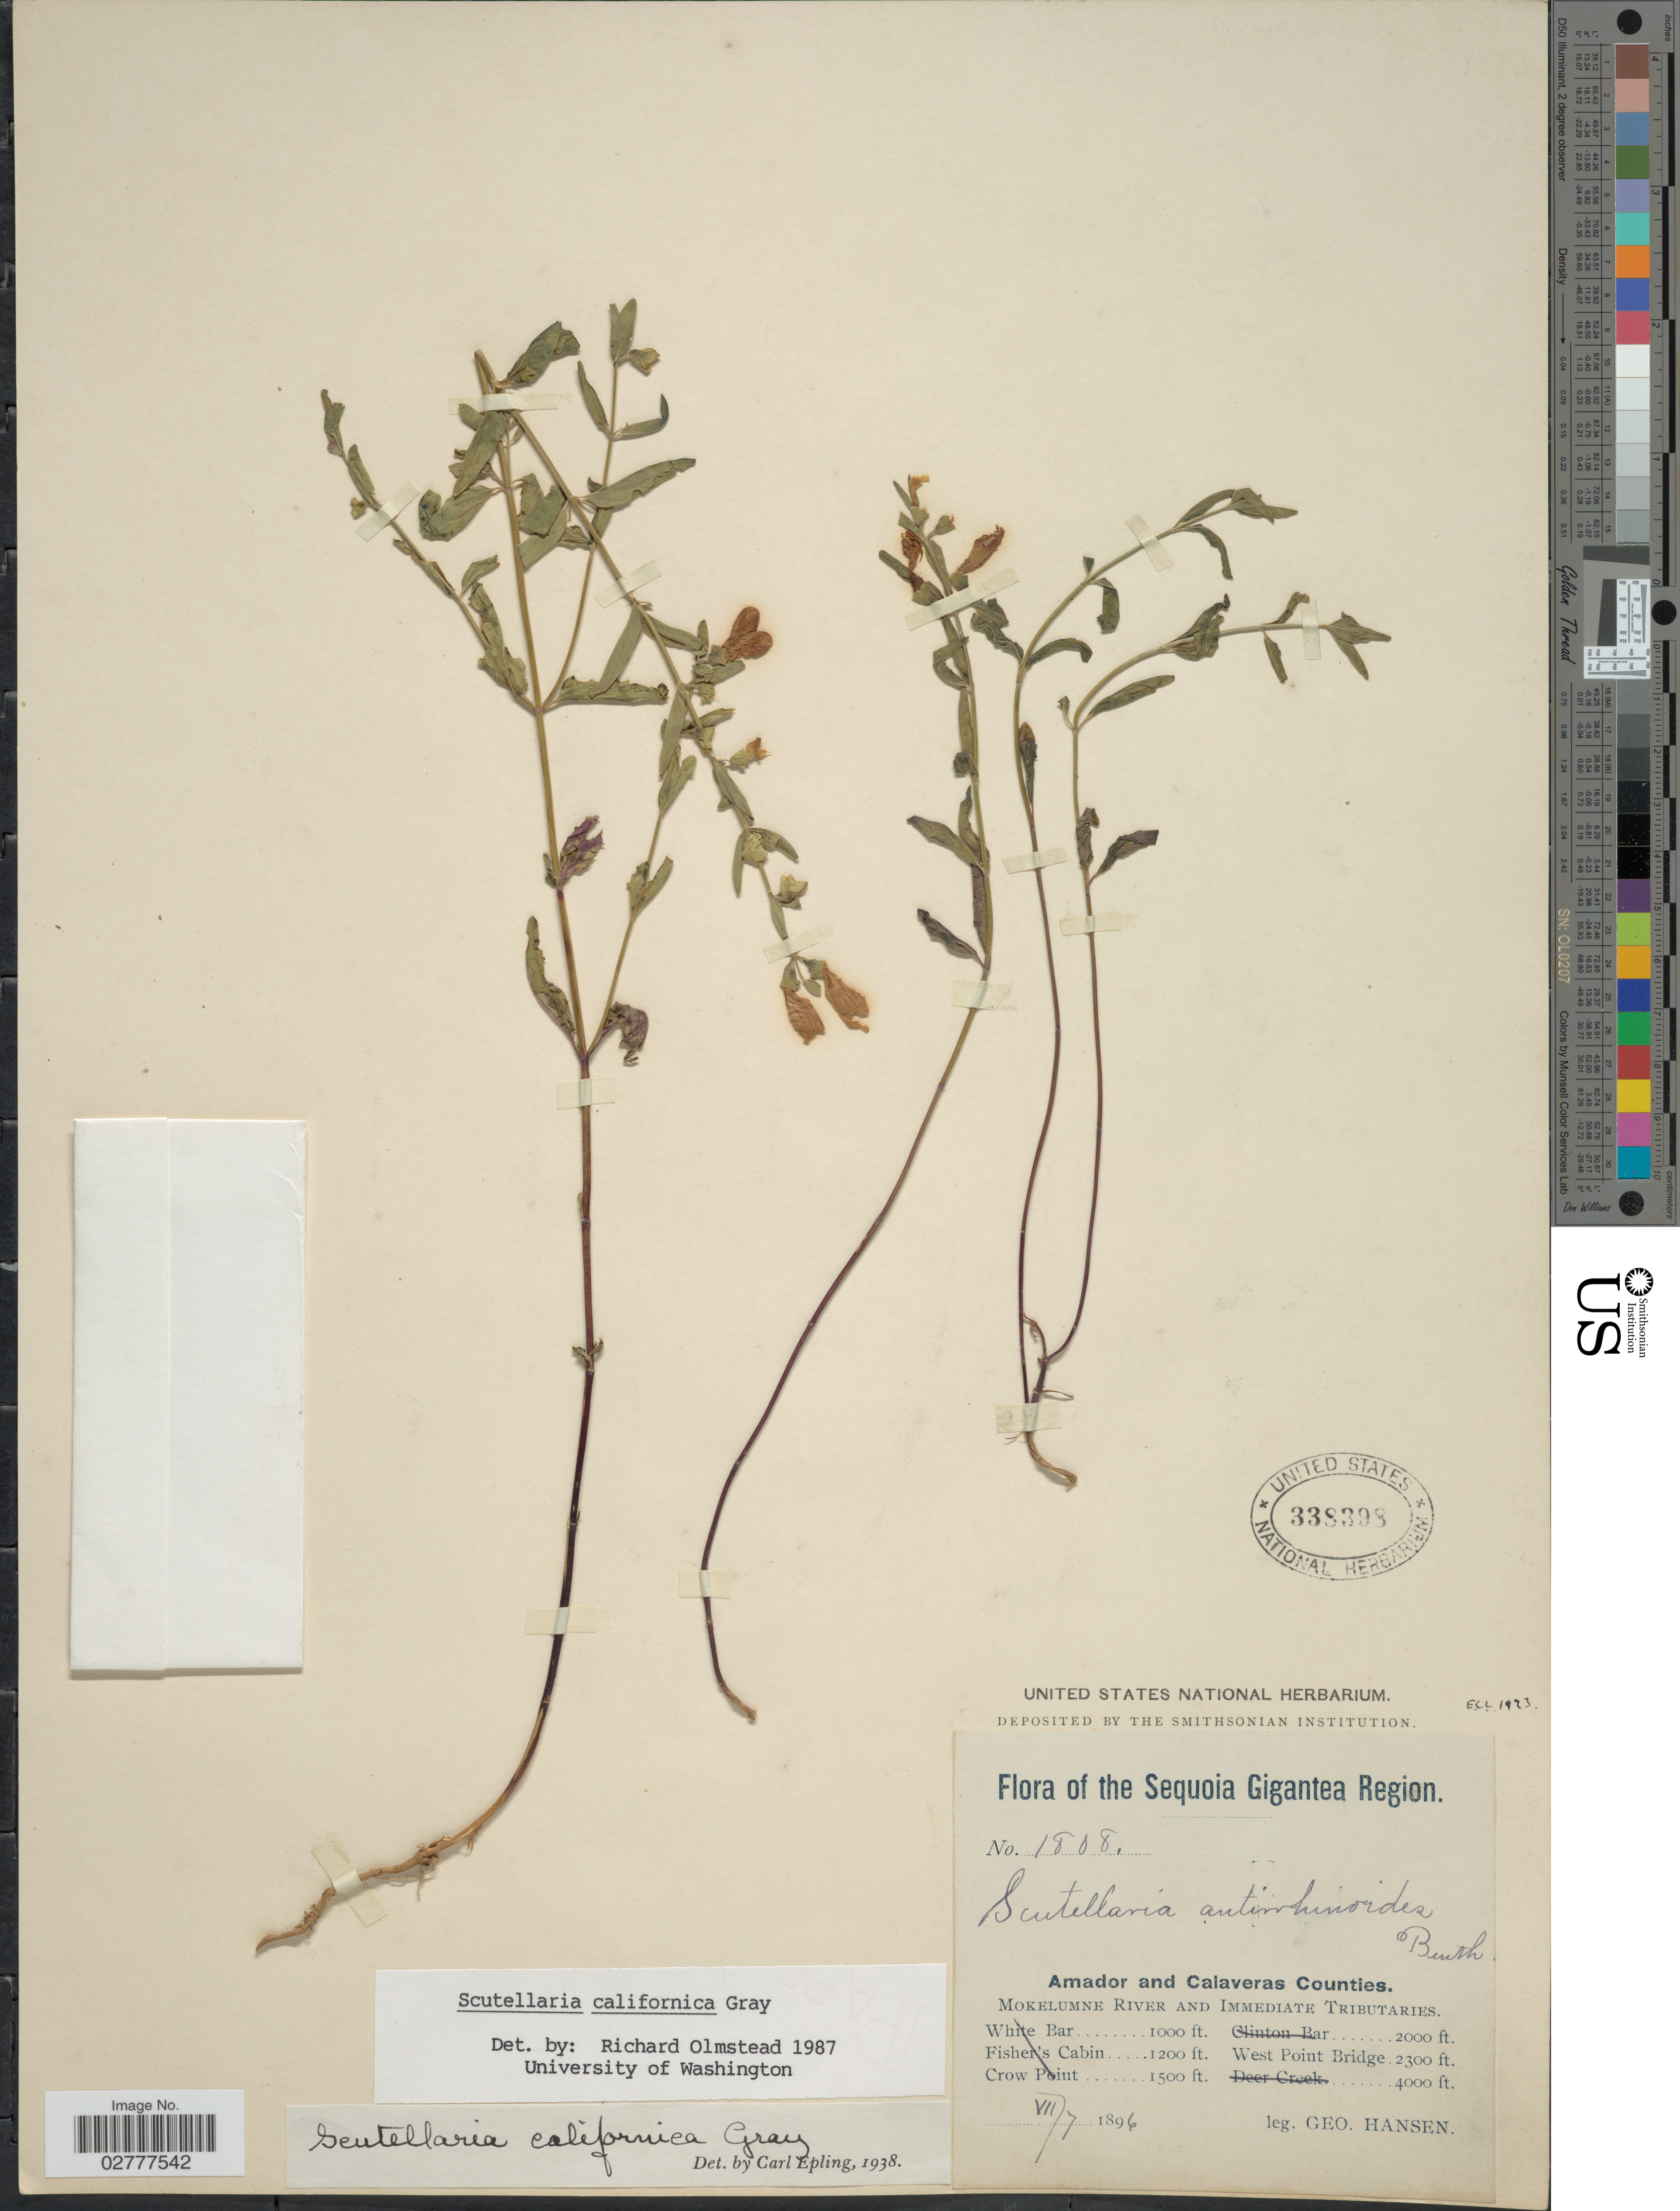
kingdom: Plantae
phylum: Tracheophyta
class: Magnoliopsida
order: Lamiales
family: Lamiaceae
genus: Scutellaria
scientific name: Scutellaria californica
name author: A. Gray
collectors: G. Hansen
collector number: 1808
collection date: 1896-07-07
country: United States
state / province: California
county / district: Calaveras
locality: Sequoia Gigantea Region, Amador and Calaveras Counties, West Point Bridge.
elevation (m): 701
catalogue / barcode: US 338398